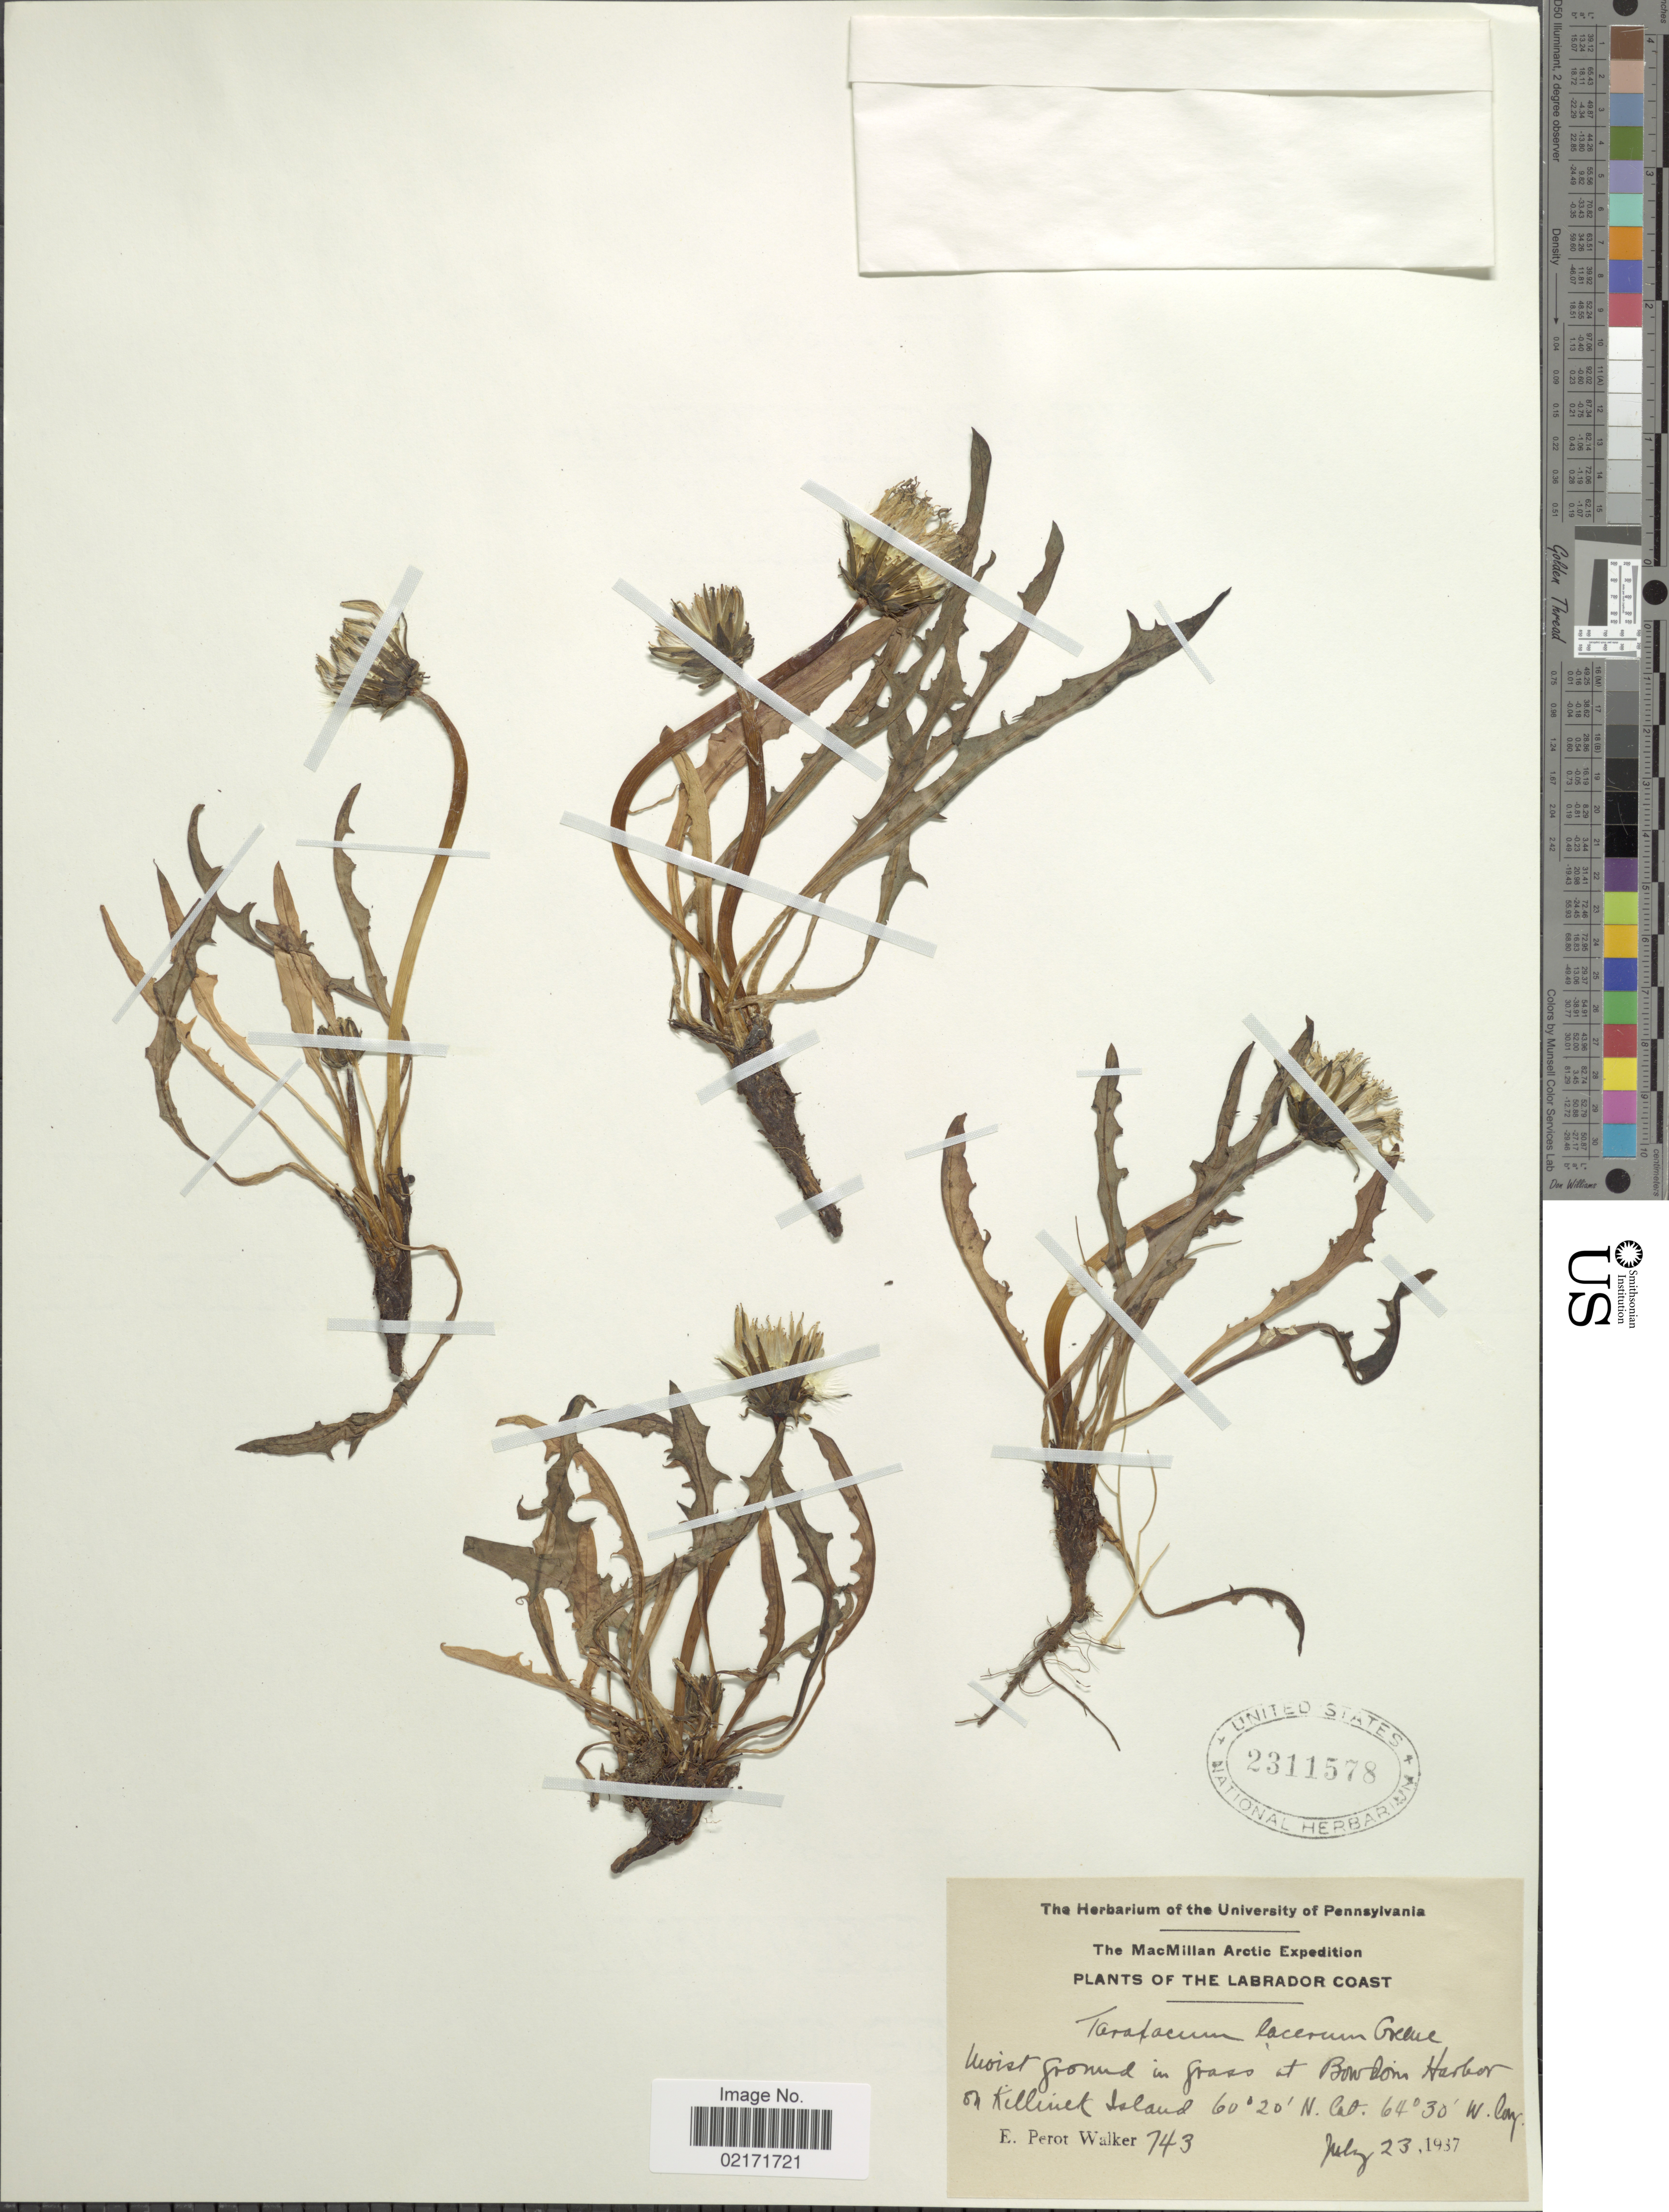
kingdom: Plantae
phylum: Tracheophyta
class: Magnoliopsida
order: Asterales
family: Asteraceae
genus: Taraxacum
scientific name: Taraxacum ceratophorum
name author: (Ledeb.) DC.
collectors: E. P. Walker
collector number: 743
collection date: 1937-07-23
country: Canada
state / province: Newfoundland and Labrador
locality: The MacMillan Arctic. Labrador Coast. Moist ground in grass at Bowdoin Harbor on Killinek Island.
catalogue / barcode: US 2311578